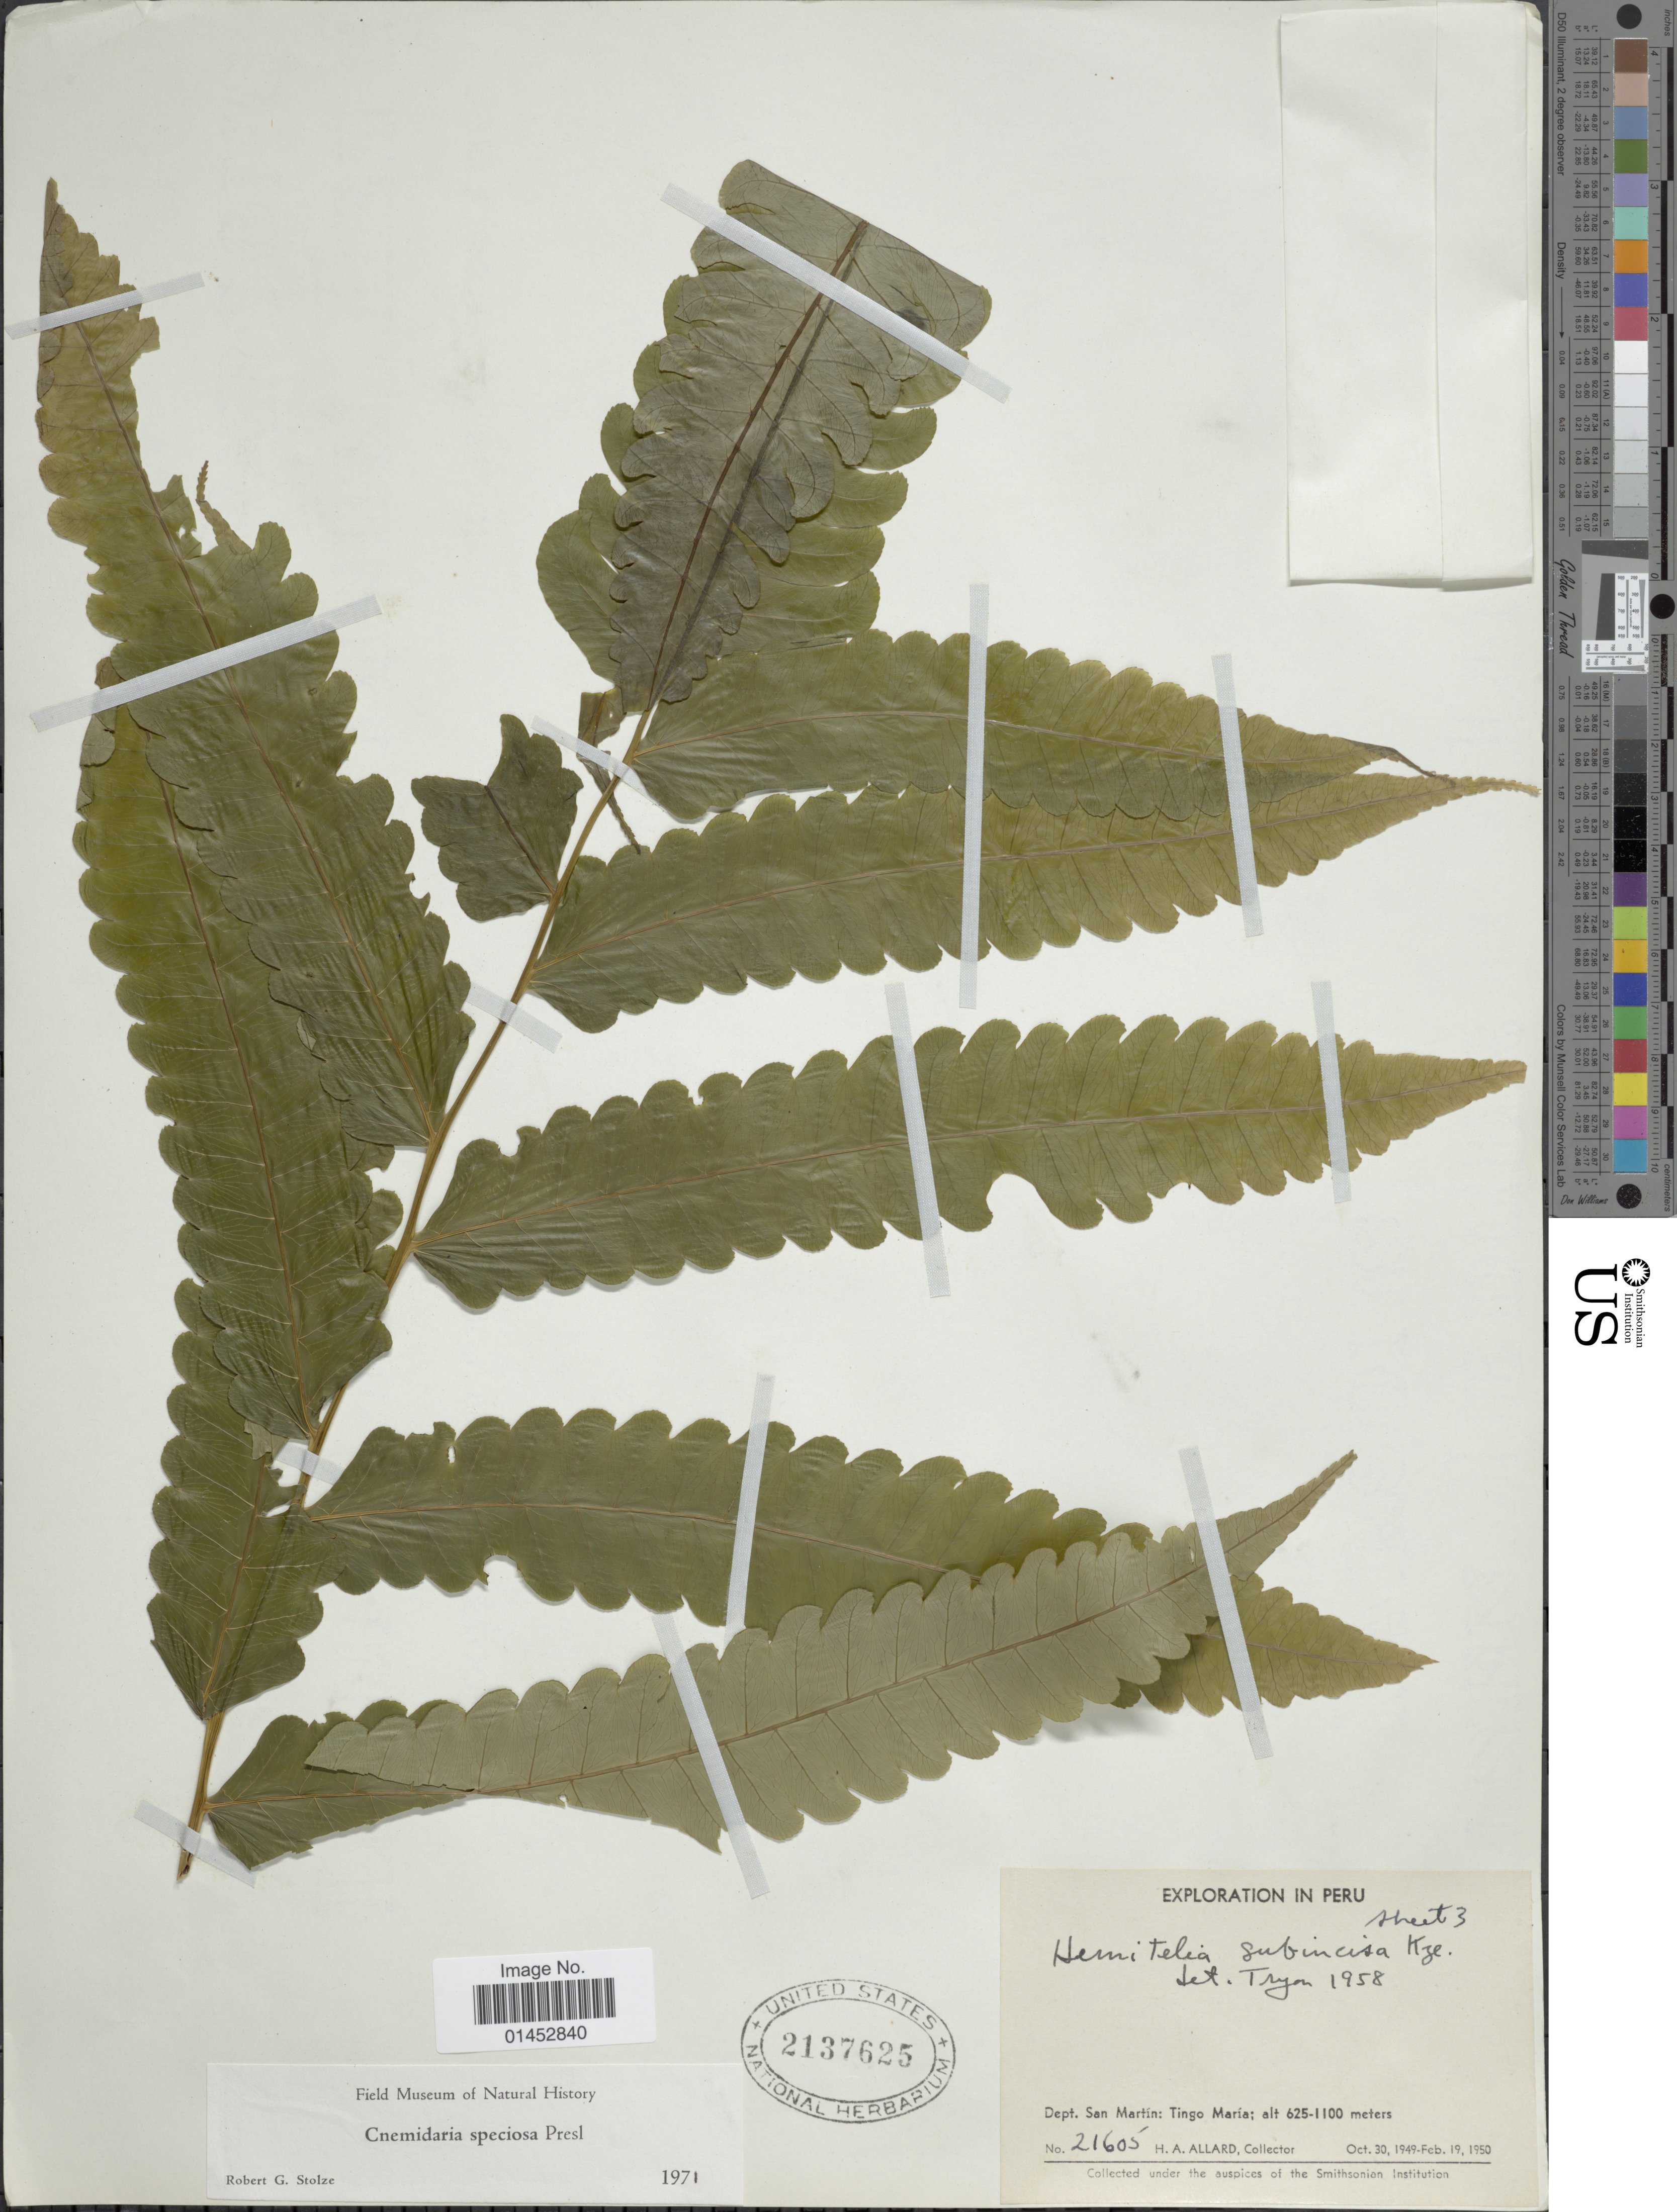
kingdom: Plantae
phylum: Tracheophyta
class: Polypodiopsida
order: Cyatheales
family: Cyatheaceae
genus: Cyathea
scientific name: Cyathea speciosa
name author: Humb. & Bonpl. ex Willd.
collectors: H. A. Allard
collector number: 21605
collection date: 1949-10-30/1950-02-19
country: Peru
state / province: San Martín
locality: Dept. San Martín: Tingo María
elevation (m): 625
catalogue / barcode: US 2137625